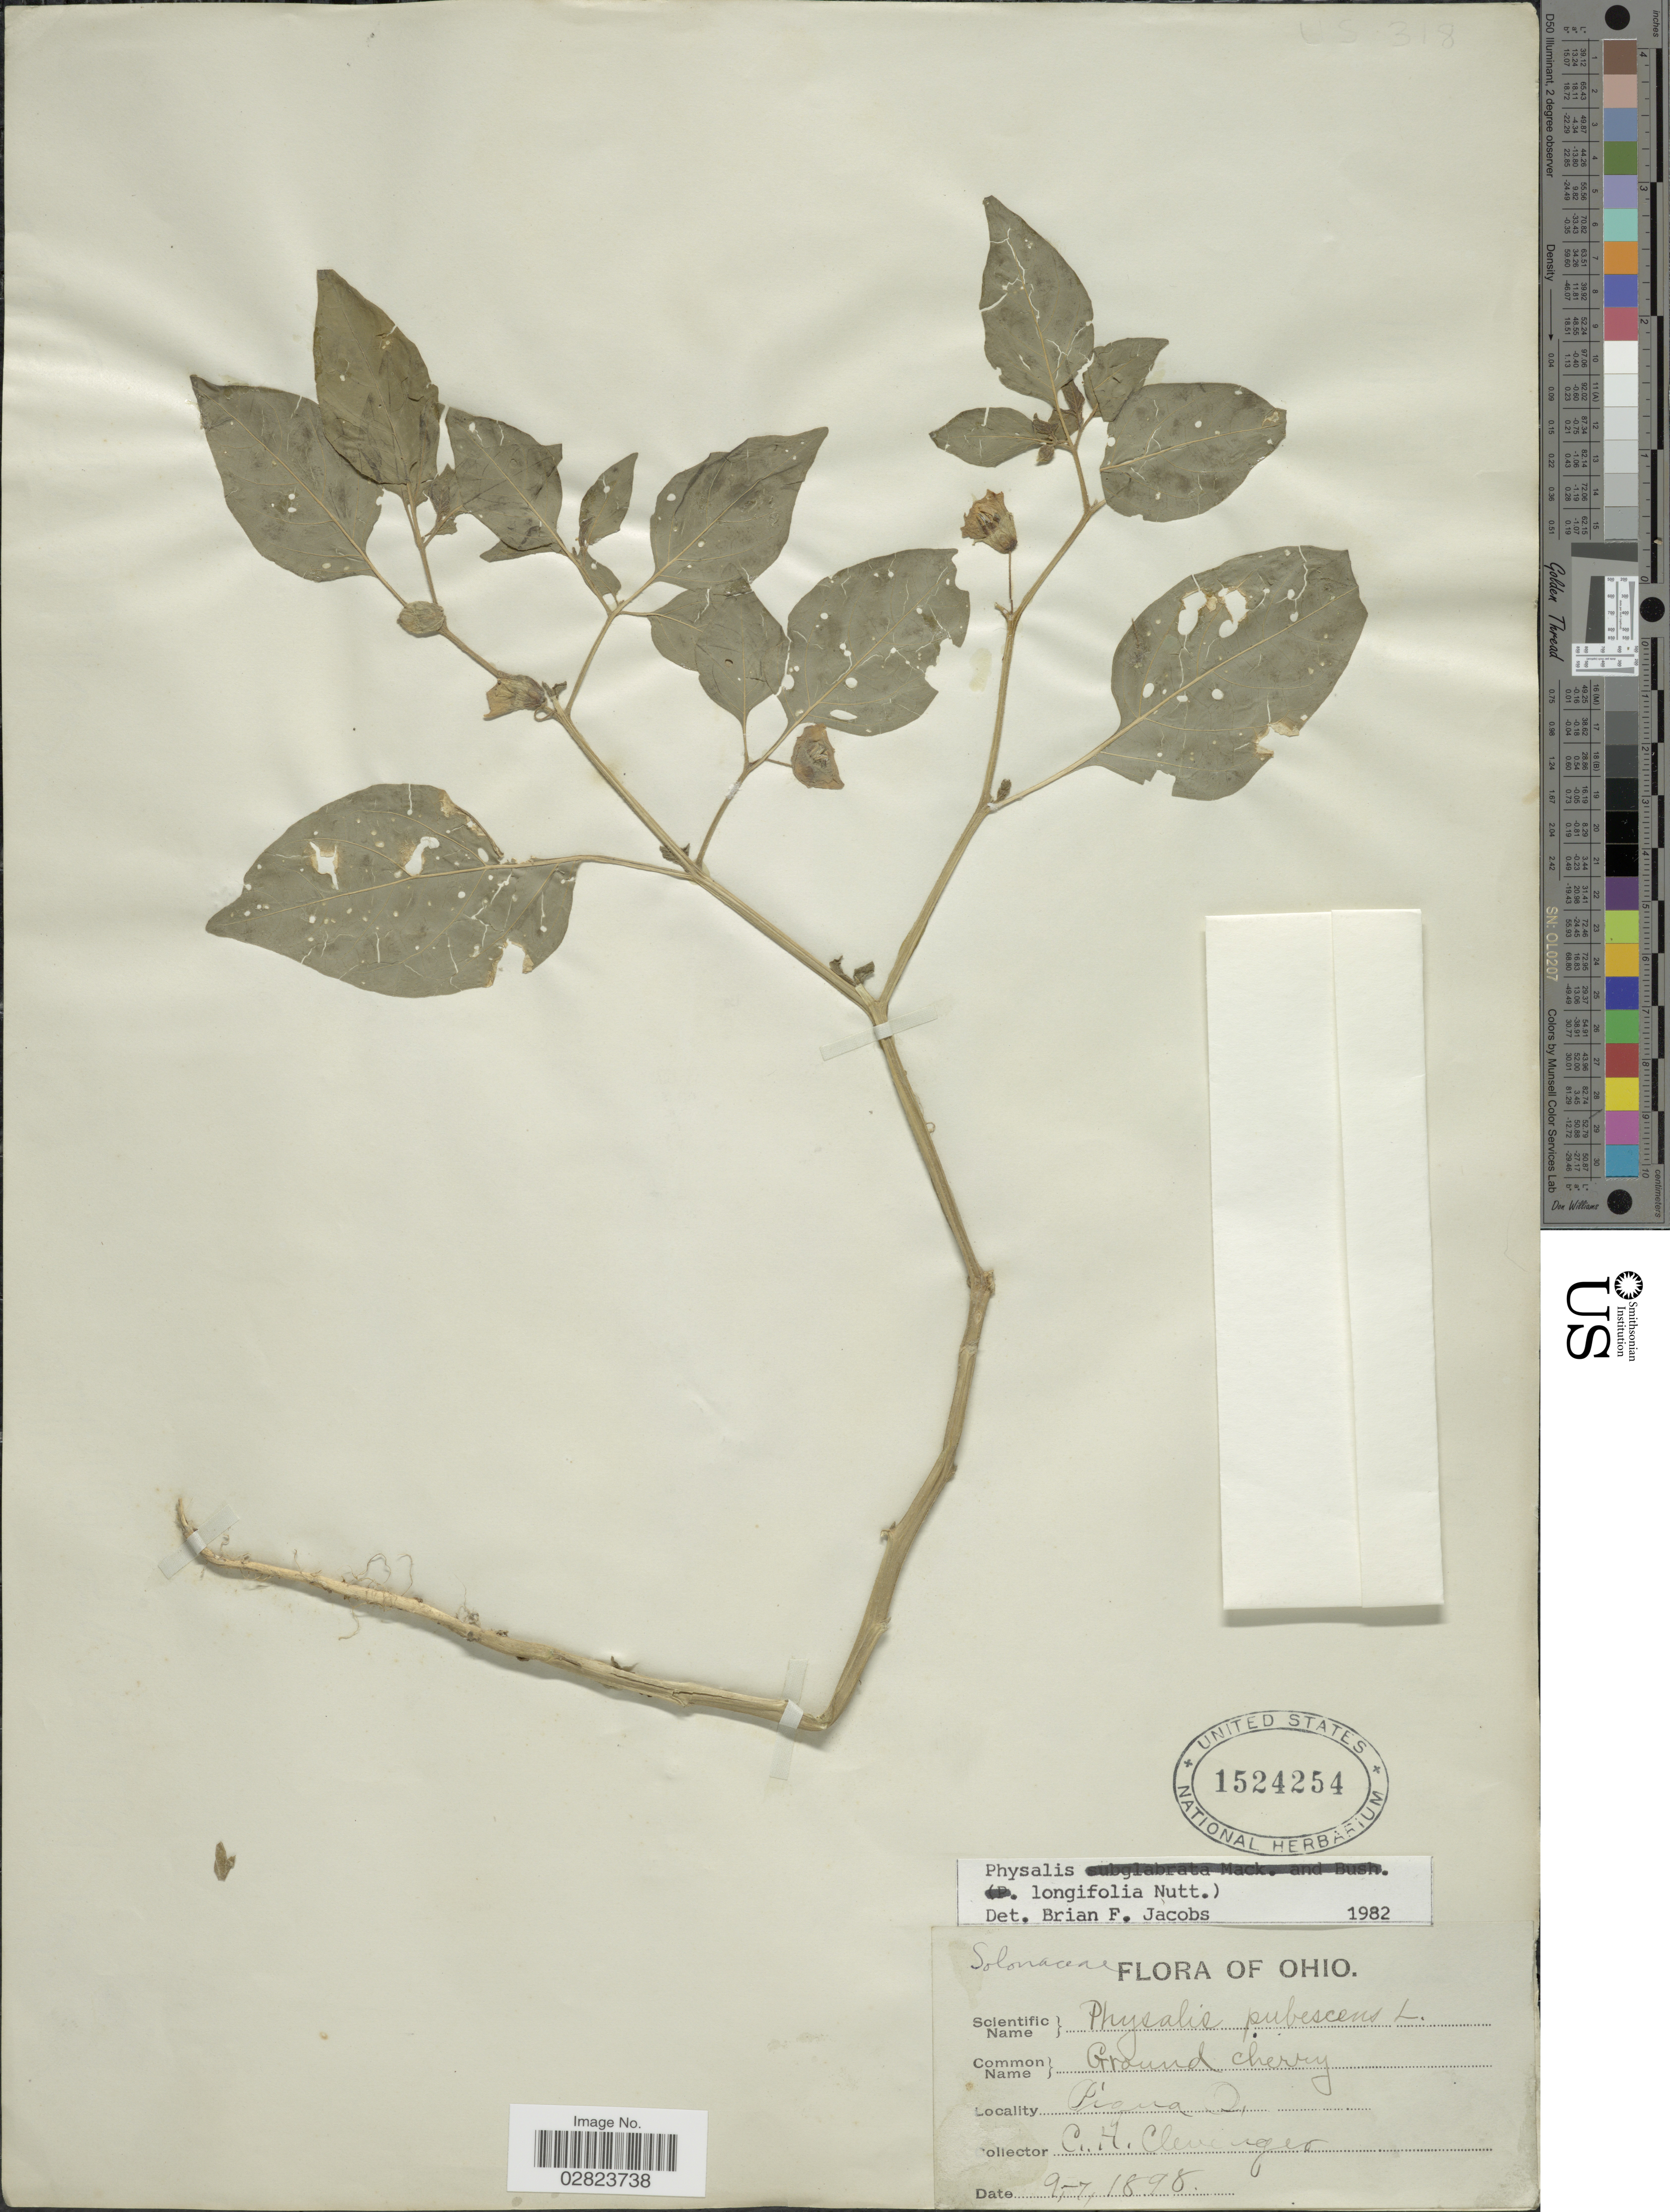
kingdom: Plantae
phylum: Tracheophyta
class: Magnoliopsida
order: Solanales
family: Solanaceae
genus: Physalis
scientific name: Physalis longifolia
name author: Nutt.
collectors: C. H. Clevenger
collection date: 1898-09-07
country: United States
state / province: Ohio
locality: Piqua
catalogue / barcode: US 1524254